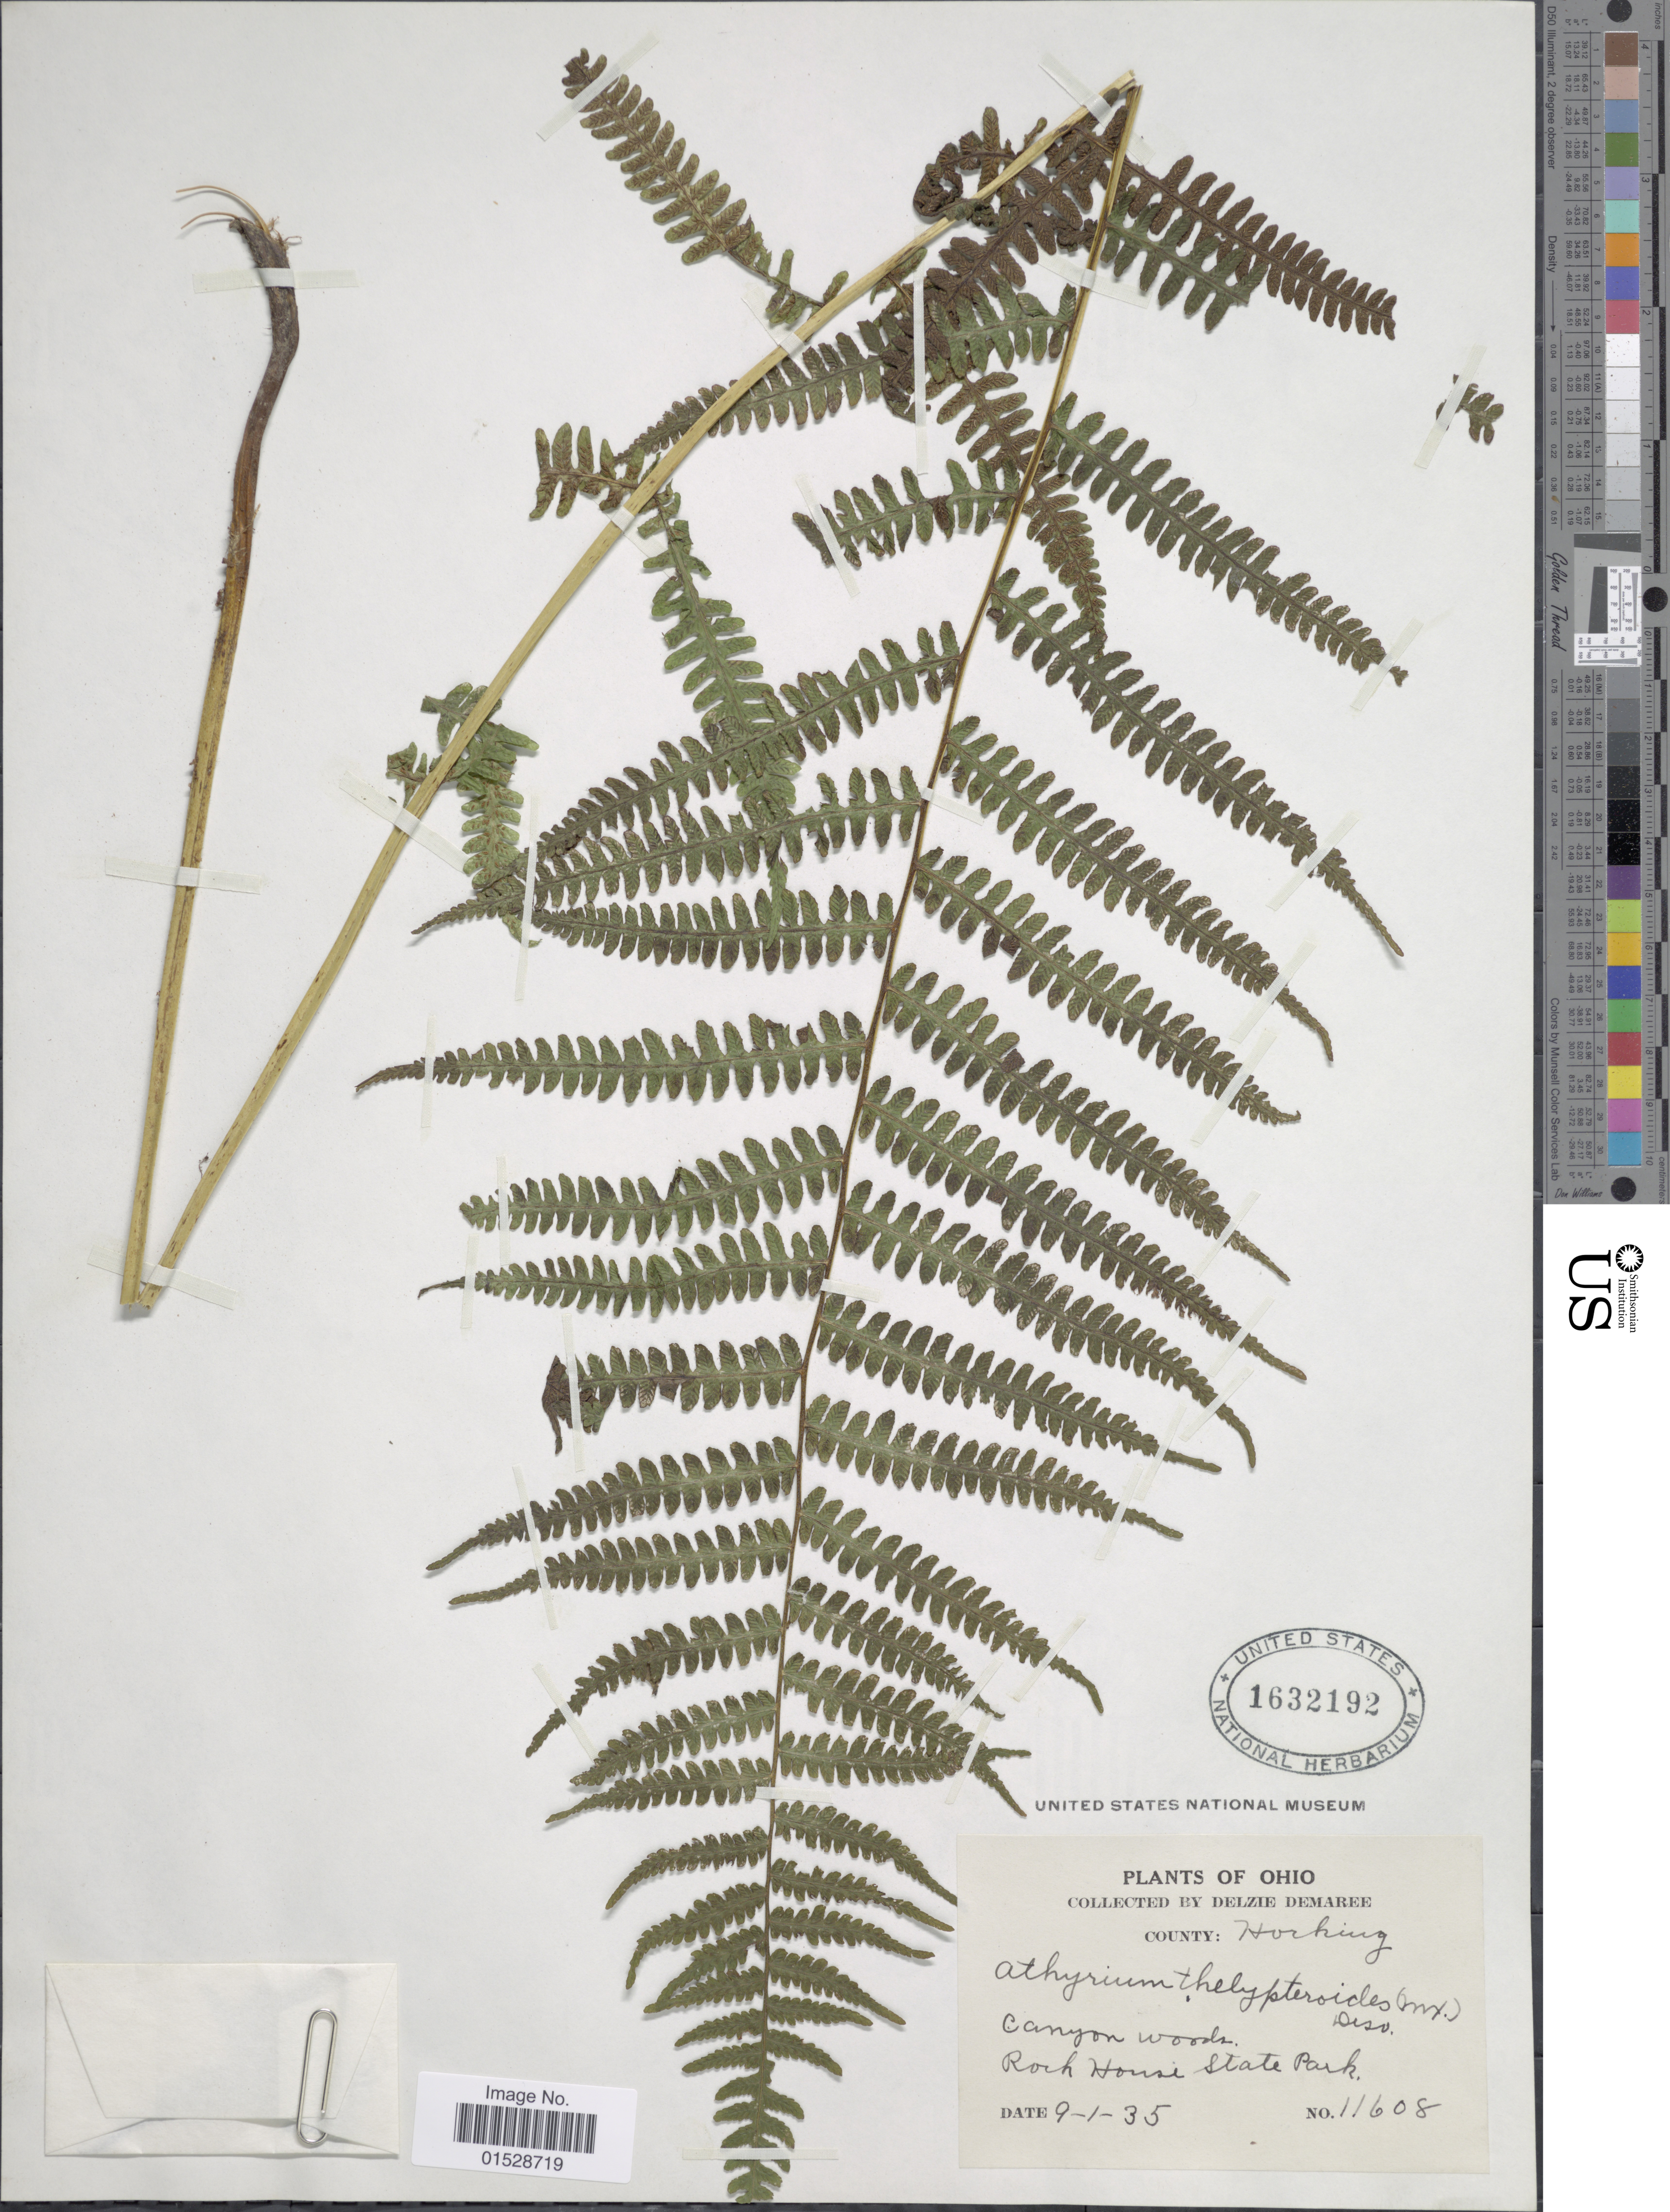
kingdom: Plantae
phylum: Tracheophyta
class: Polypodiopsida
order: Polypodiales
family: Athyriaceae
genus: Deparia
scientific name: Deparia acrostichoides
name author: (Sw.) M. Kato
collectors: D. Demaree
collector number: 11608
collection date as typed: Transcribed d/m/y: 1/9/35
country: United States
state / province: Ohio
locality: County Horking, Canyon woods, Rock House State Park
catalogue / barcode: US 1632192